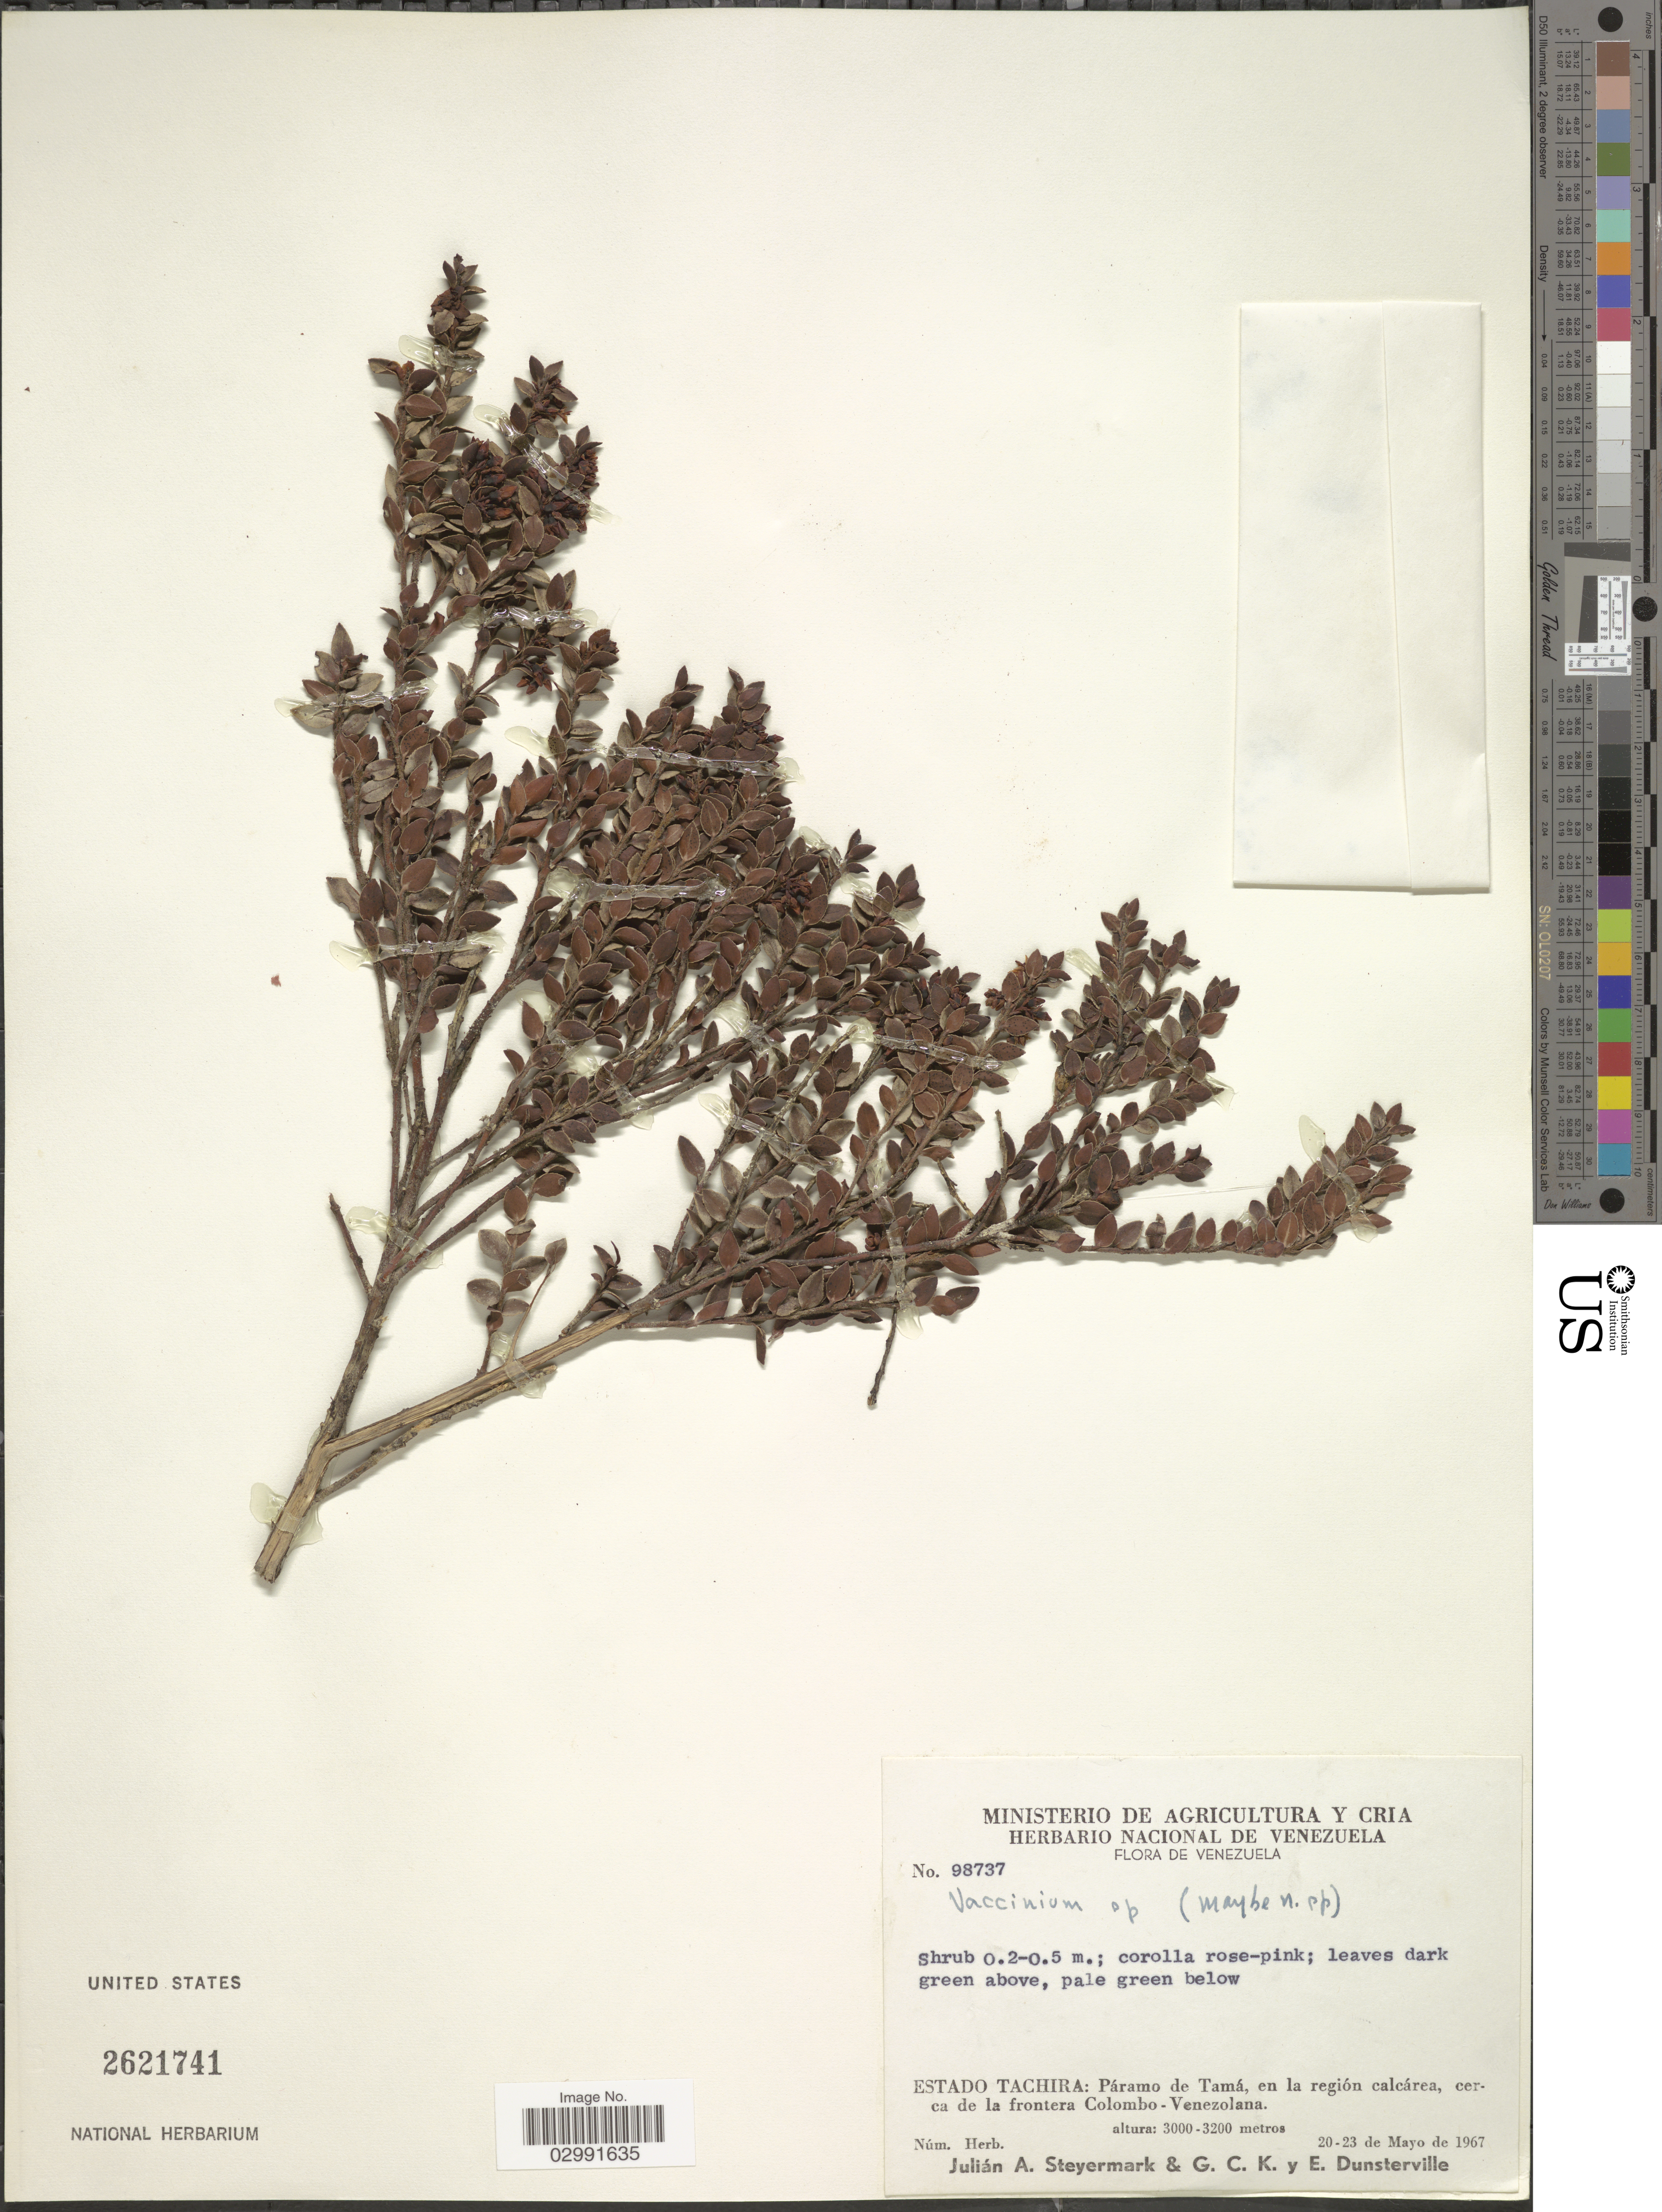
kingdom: Plantae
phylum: Tracheophyta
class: Magnoliopsida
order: Ericales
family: Ericaceae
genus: Vaccinium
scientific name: Vaccinium sp.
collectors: J. Steyermark, G. C. K. Dunsterville & E. Dunsterville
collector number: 98737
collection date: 1967-05-20/1967-05-23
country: Venezuela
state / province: Tachira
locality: Páramo de Tamá, en la región calcárea, cerca de la frontera Colombo-Venezolana.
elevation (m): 3000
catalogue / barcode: US 2621741